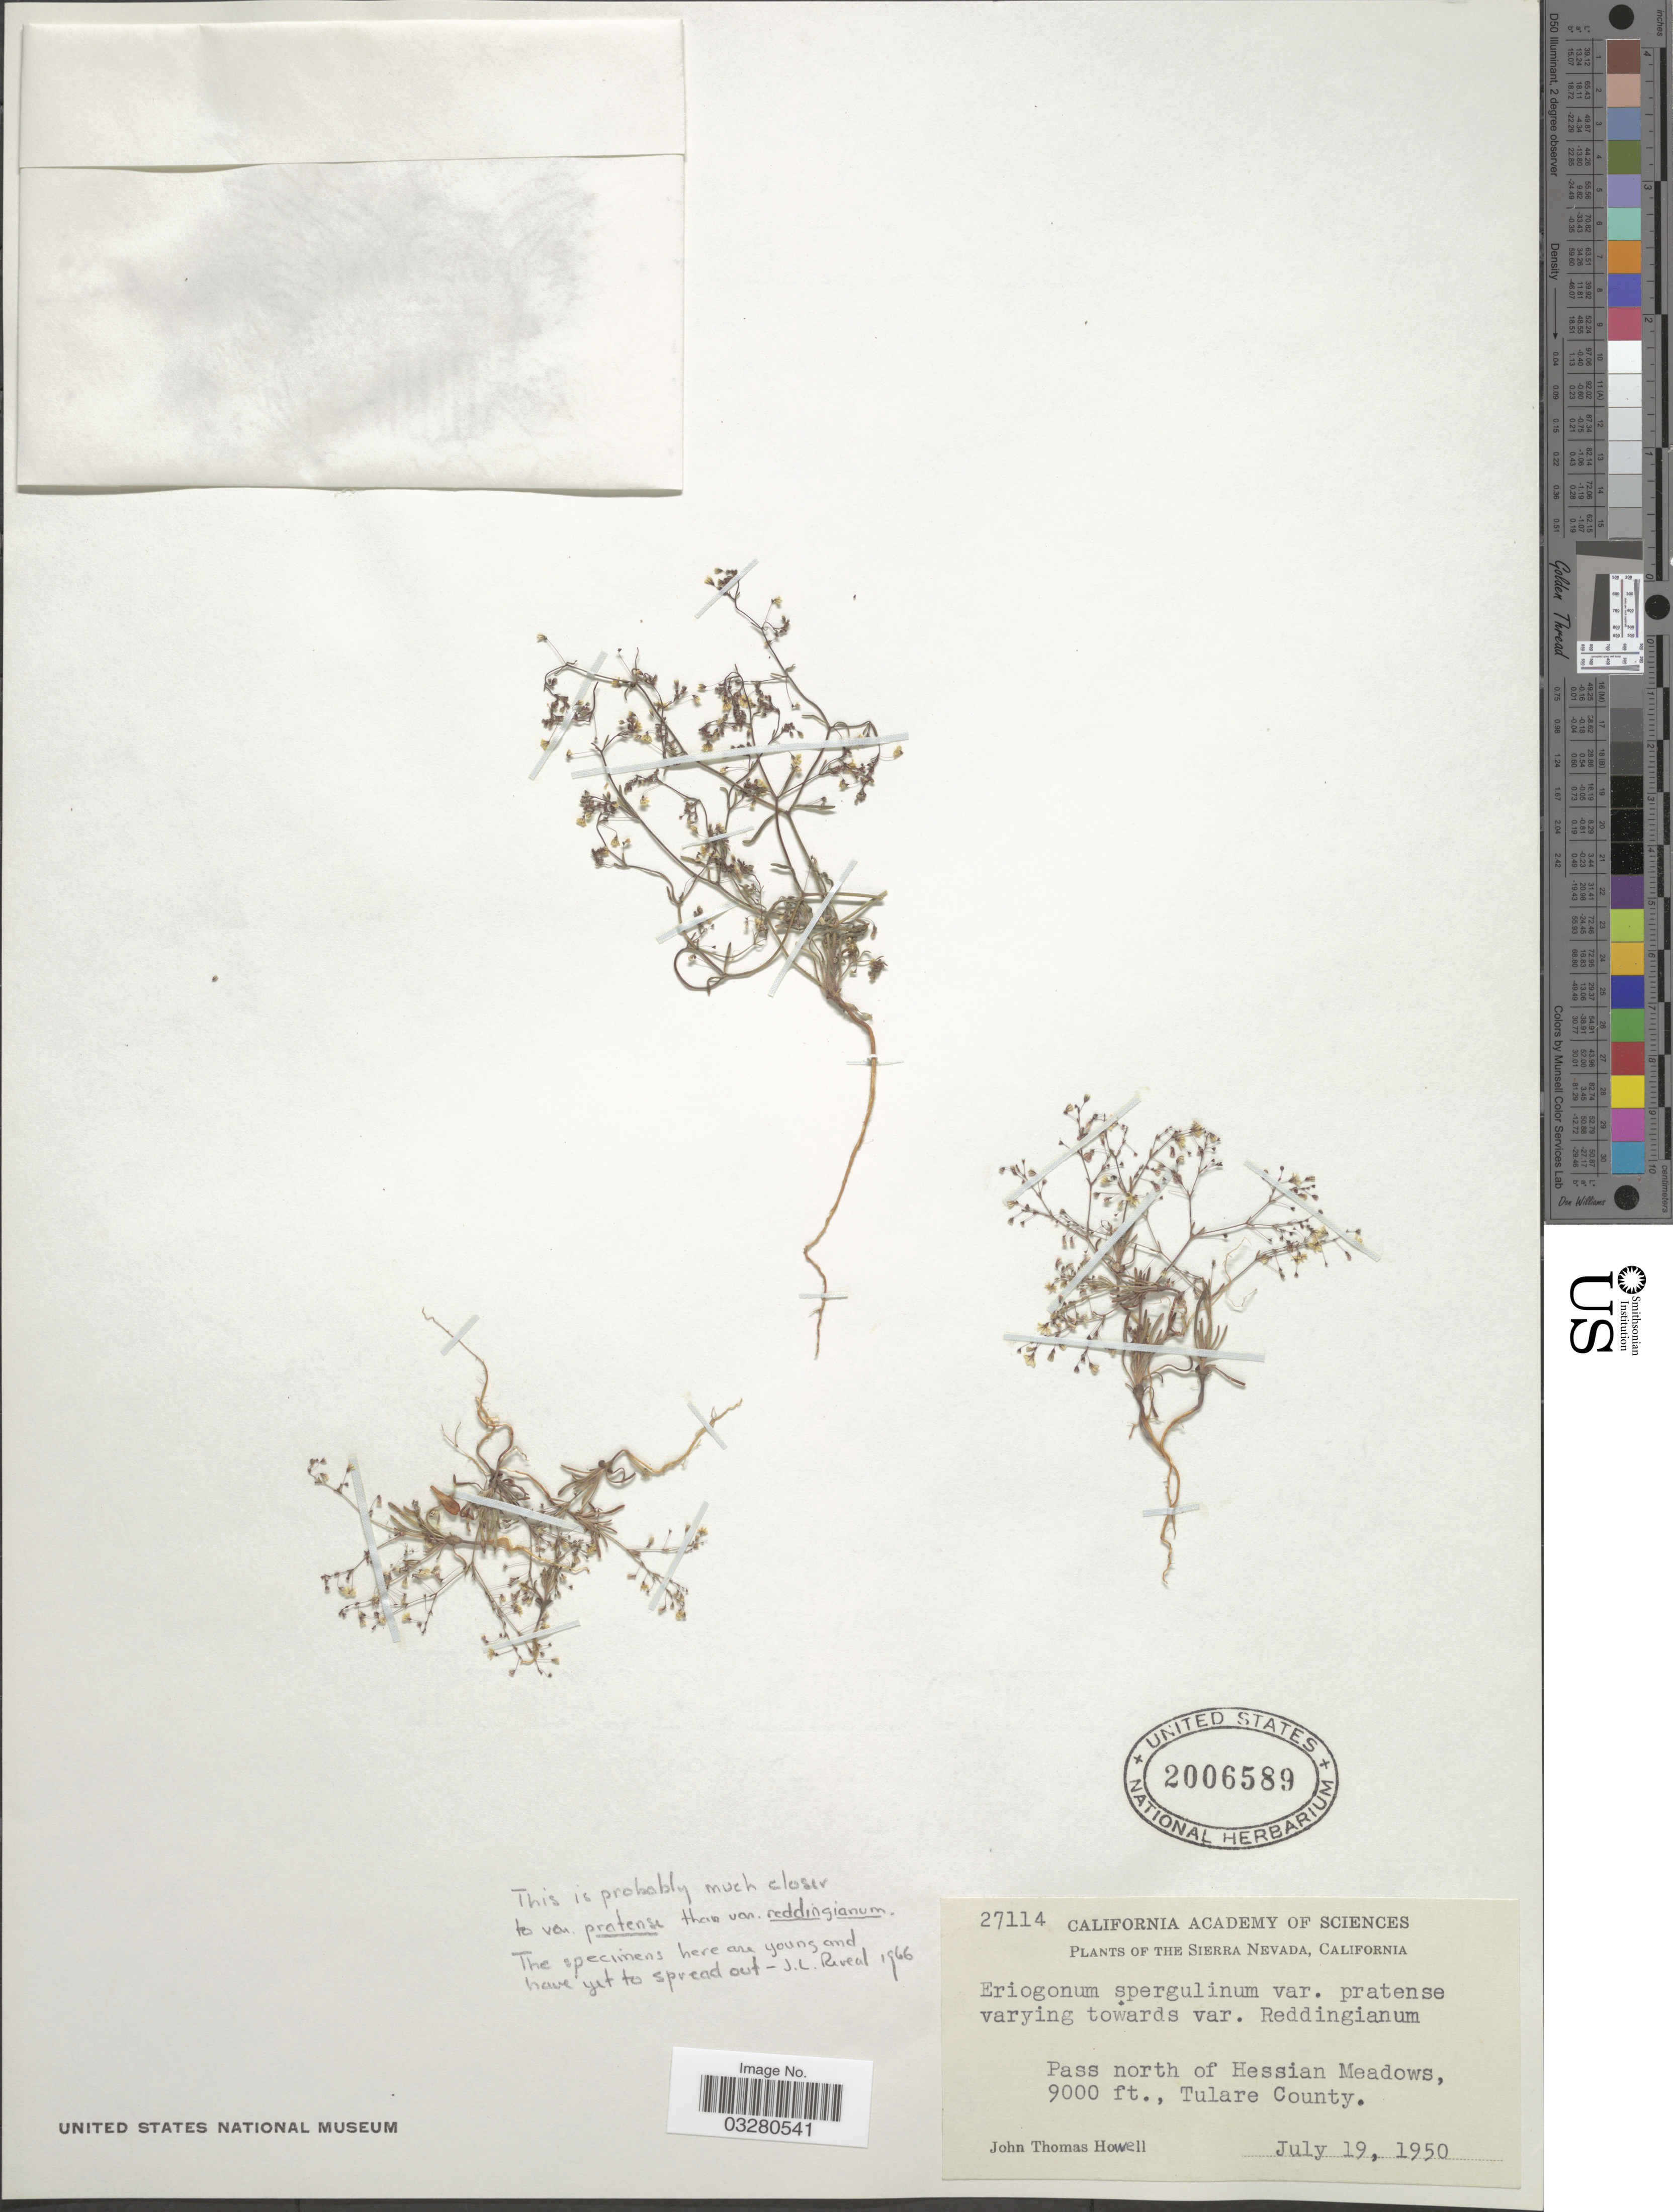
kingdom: Plantae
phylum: Tracheophyta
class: Magnoliopsida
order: Caryophyllales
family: Polygonaceae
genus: Eriogonum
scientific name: Eriogonum spergulinum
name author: A. Gray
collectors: J. T. Howell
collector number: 27114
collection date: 1950-07-19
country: United States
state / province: California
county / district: Tulare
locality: The Sierra Nevada. Pass north of Hessian Meadows, Tulare County.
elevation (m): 2743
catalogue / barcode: US 2006589